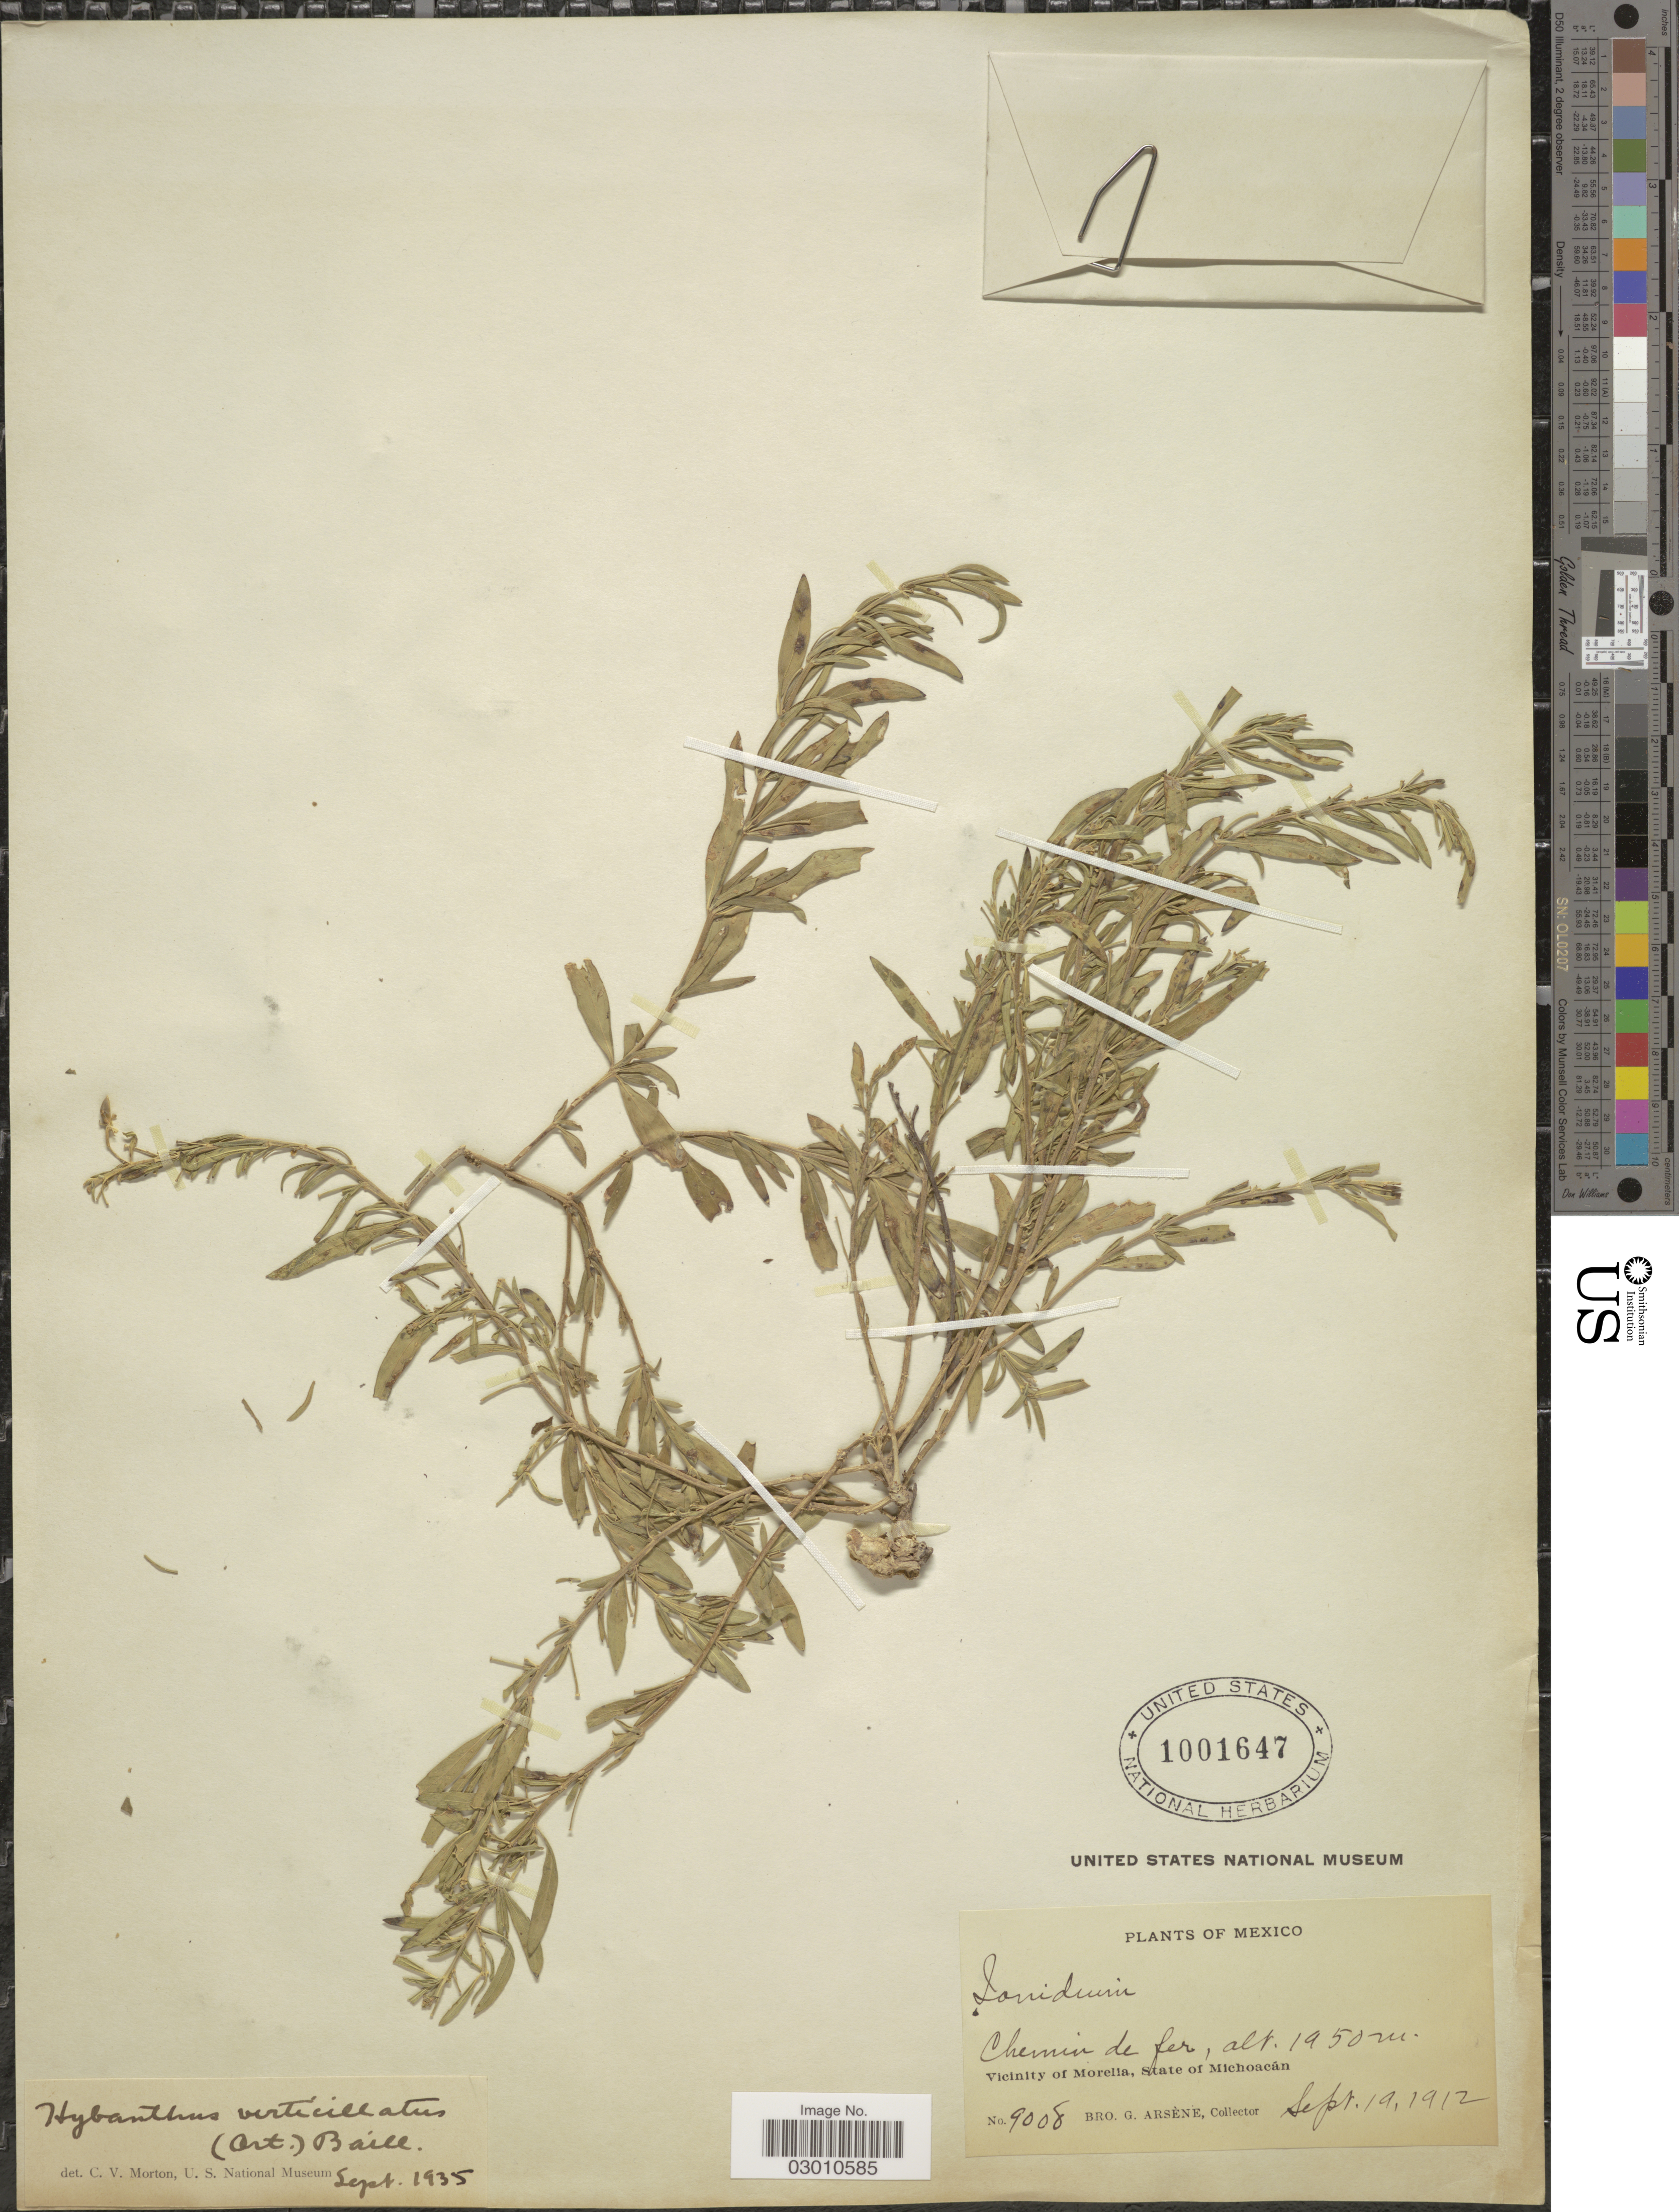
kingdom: Plantae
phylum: Tracheophyta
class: Magnoliopsida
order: Malpighiales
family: Violaceae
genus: Pombalia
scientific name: Pombalia verticillata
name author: (Ortega) Paula-Souza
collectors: Bro. G. Arsène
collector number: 9008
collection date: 1912-09-19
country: Mexico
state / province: Michoacán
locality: Chemin de fer, Vicinity of Morelia.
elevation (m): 1950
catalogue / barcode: US 1001647